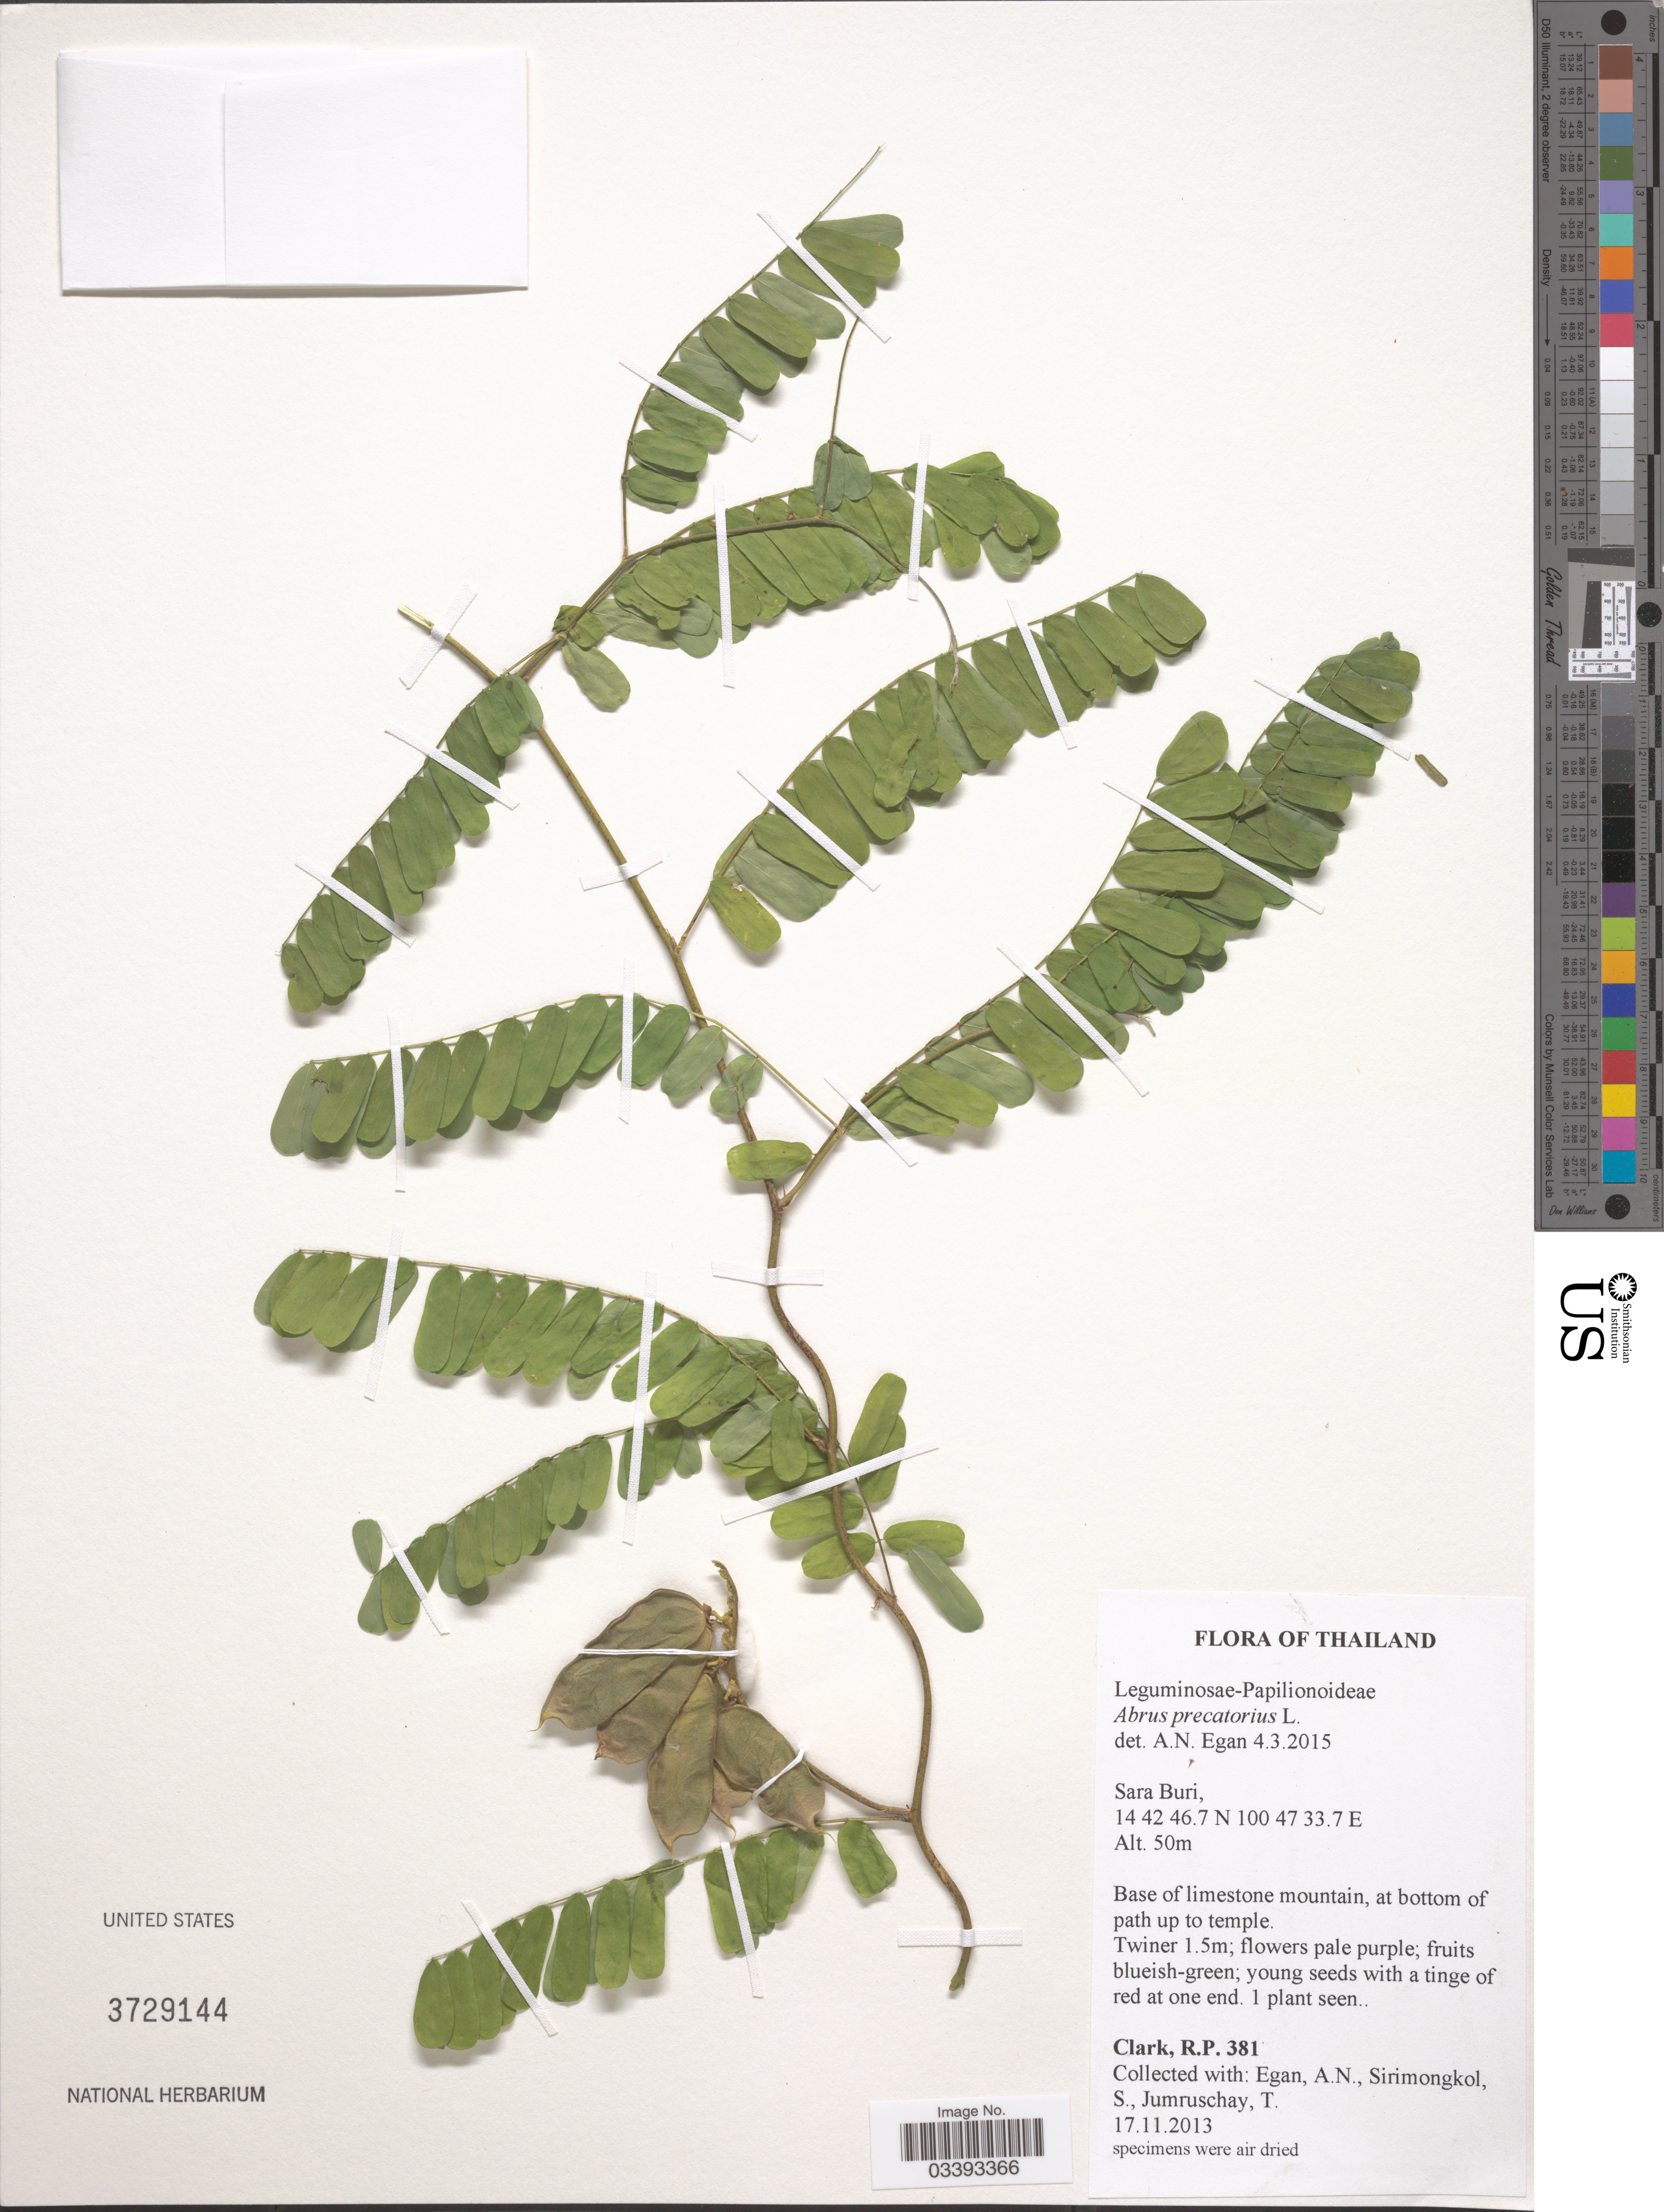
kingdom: Plantae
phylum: Tracheophyta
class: Magnoliopsida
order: Fabales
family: Fabaceae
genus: Abrus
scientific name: Abrus precatorius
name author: L.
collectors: R. P. Clark, A. N. Egan, S. Sirimongkol & T. Jumruschay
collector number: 381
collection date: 2013-11-17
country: Thailand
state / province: Saraburi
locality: Sara Buri.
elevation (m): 50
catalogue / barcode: US 3729144